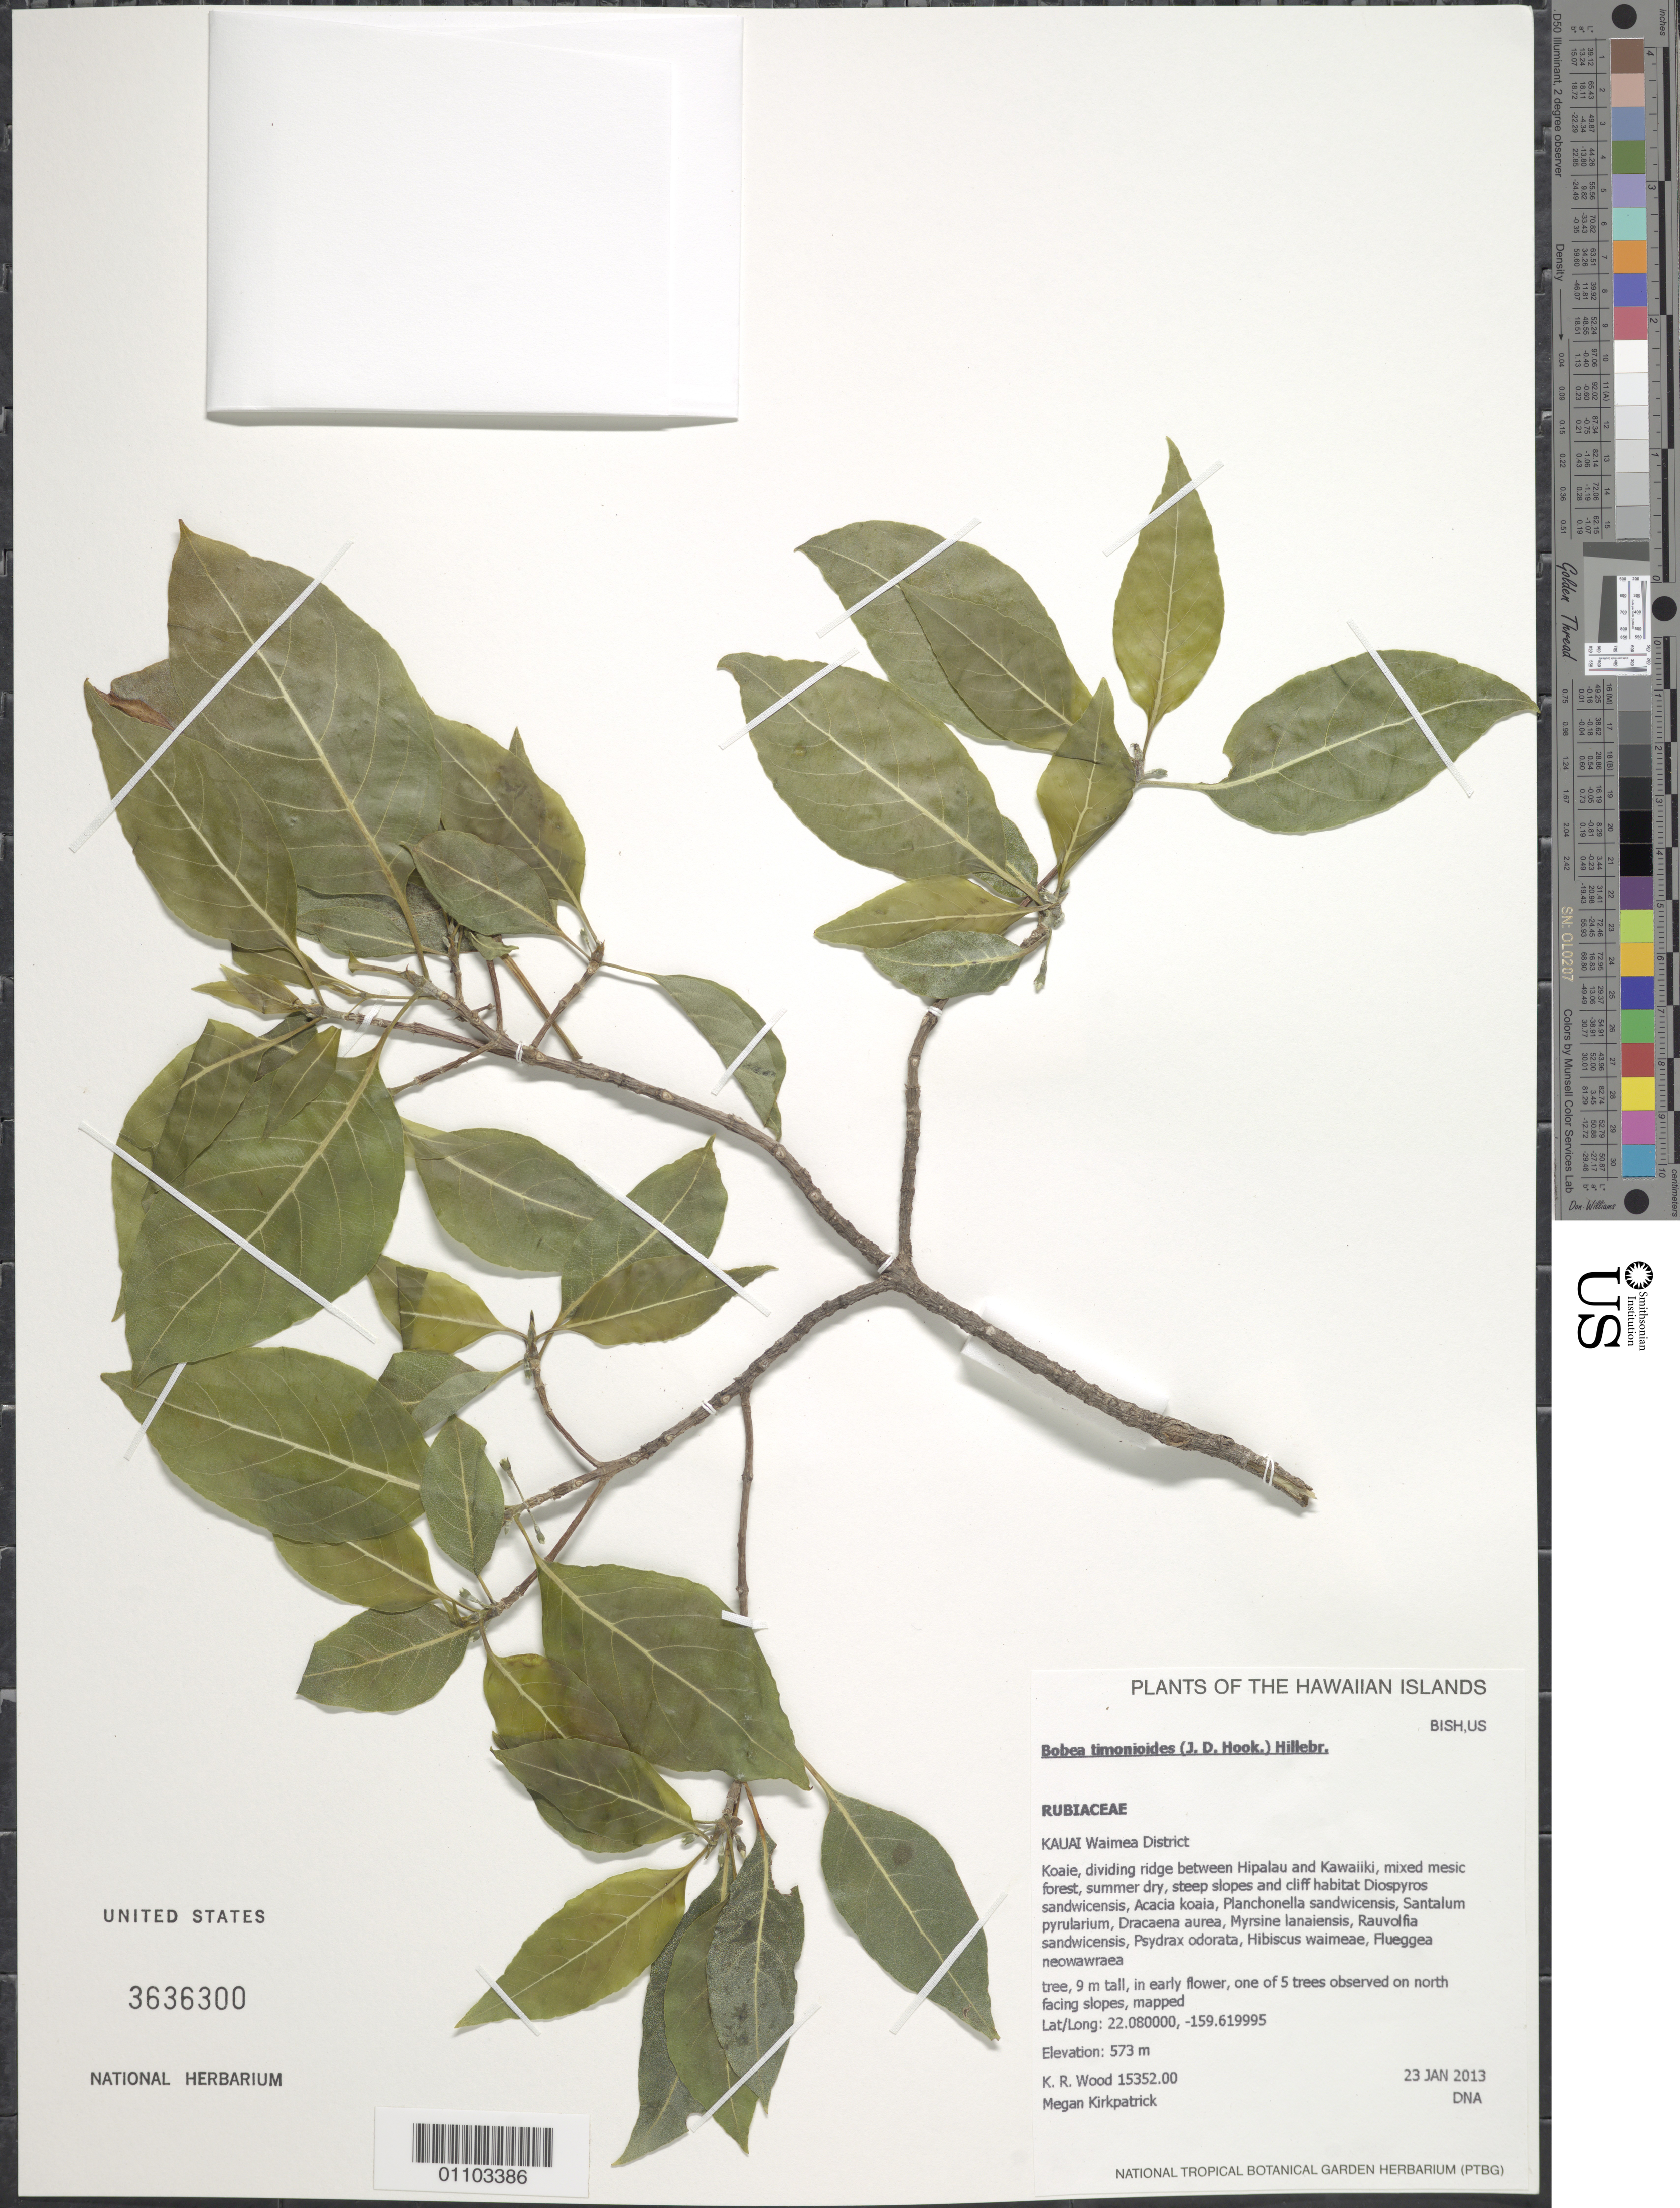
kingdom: Plantae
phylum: Tracheophyta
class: Magnoliopsida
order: Gentianales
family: Rubiaceae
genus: Bobea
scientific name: Bobea timonioides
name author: (Hook. f.) Hillebr.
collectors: K. R. Wood & M. Kirkpatrick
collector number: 15352.00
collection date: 2013-01-23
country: United States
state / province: Hawaii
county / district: Kauai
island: Kaua'i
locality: Waimea District, Koaie, dividing ridge between Hipalau and Kawaiiki.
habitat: Mixed mesic forest.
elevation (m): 573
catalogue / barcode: US 3636300